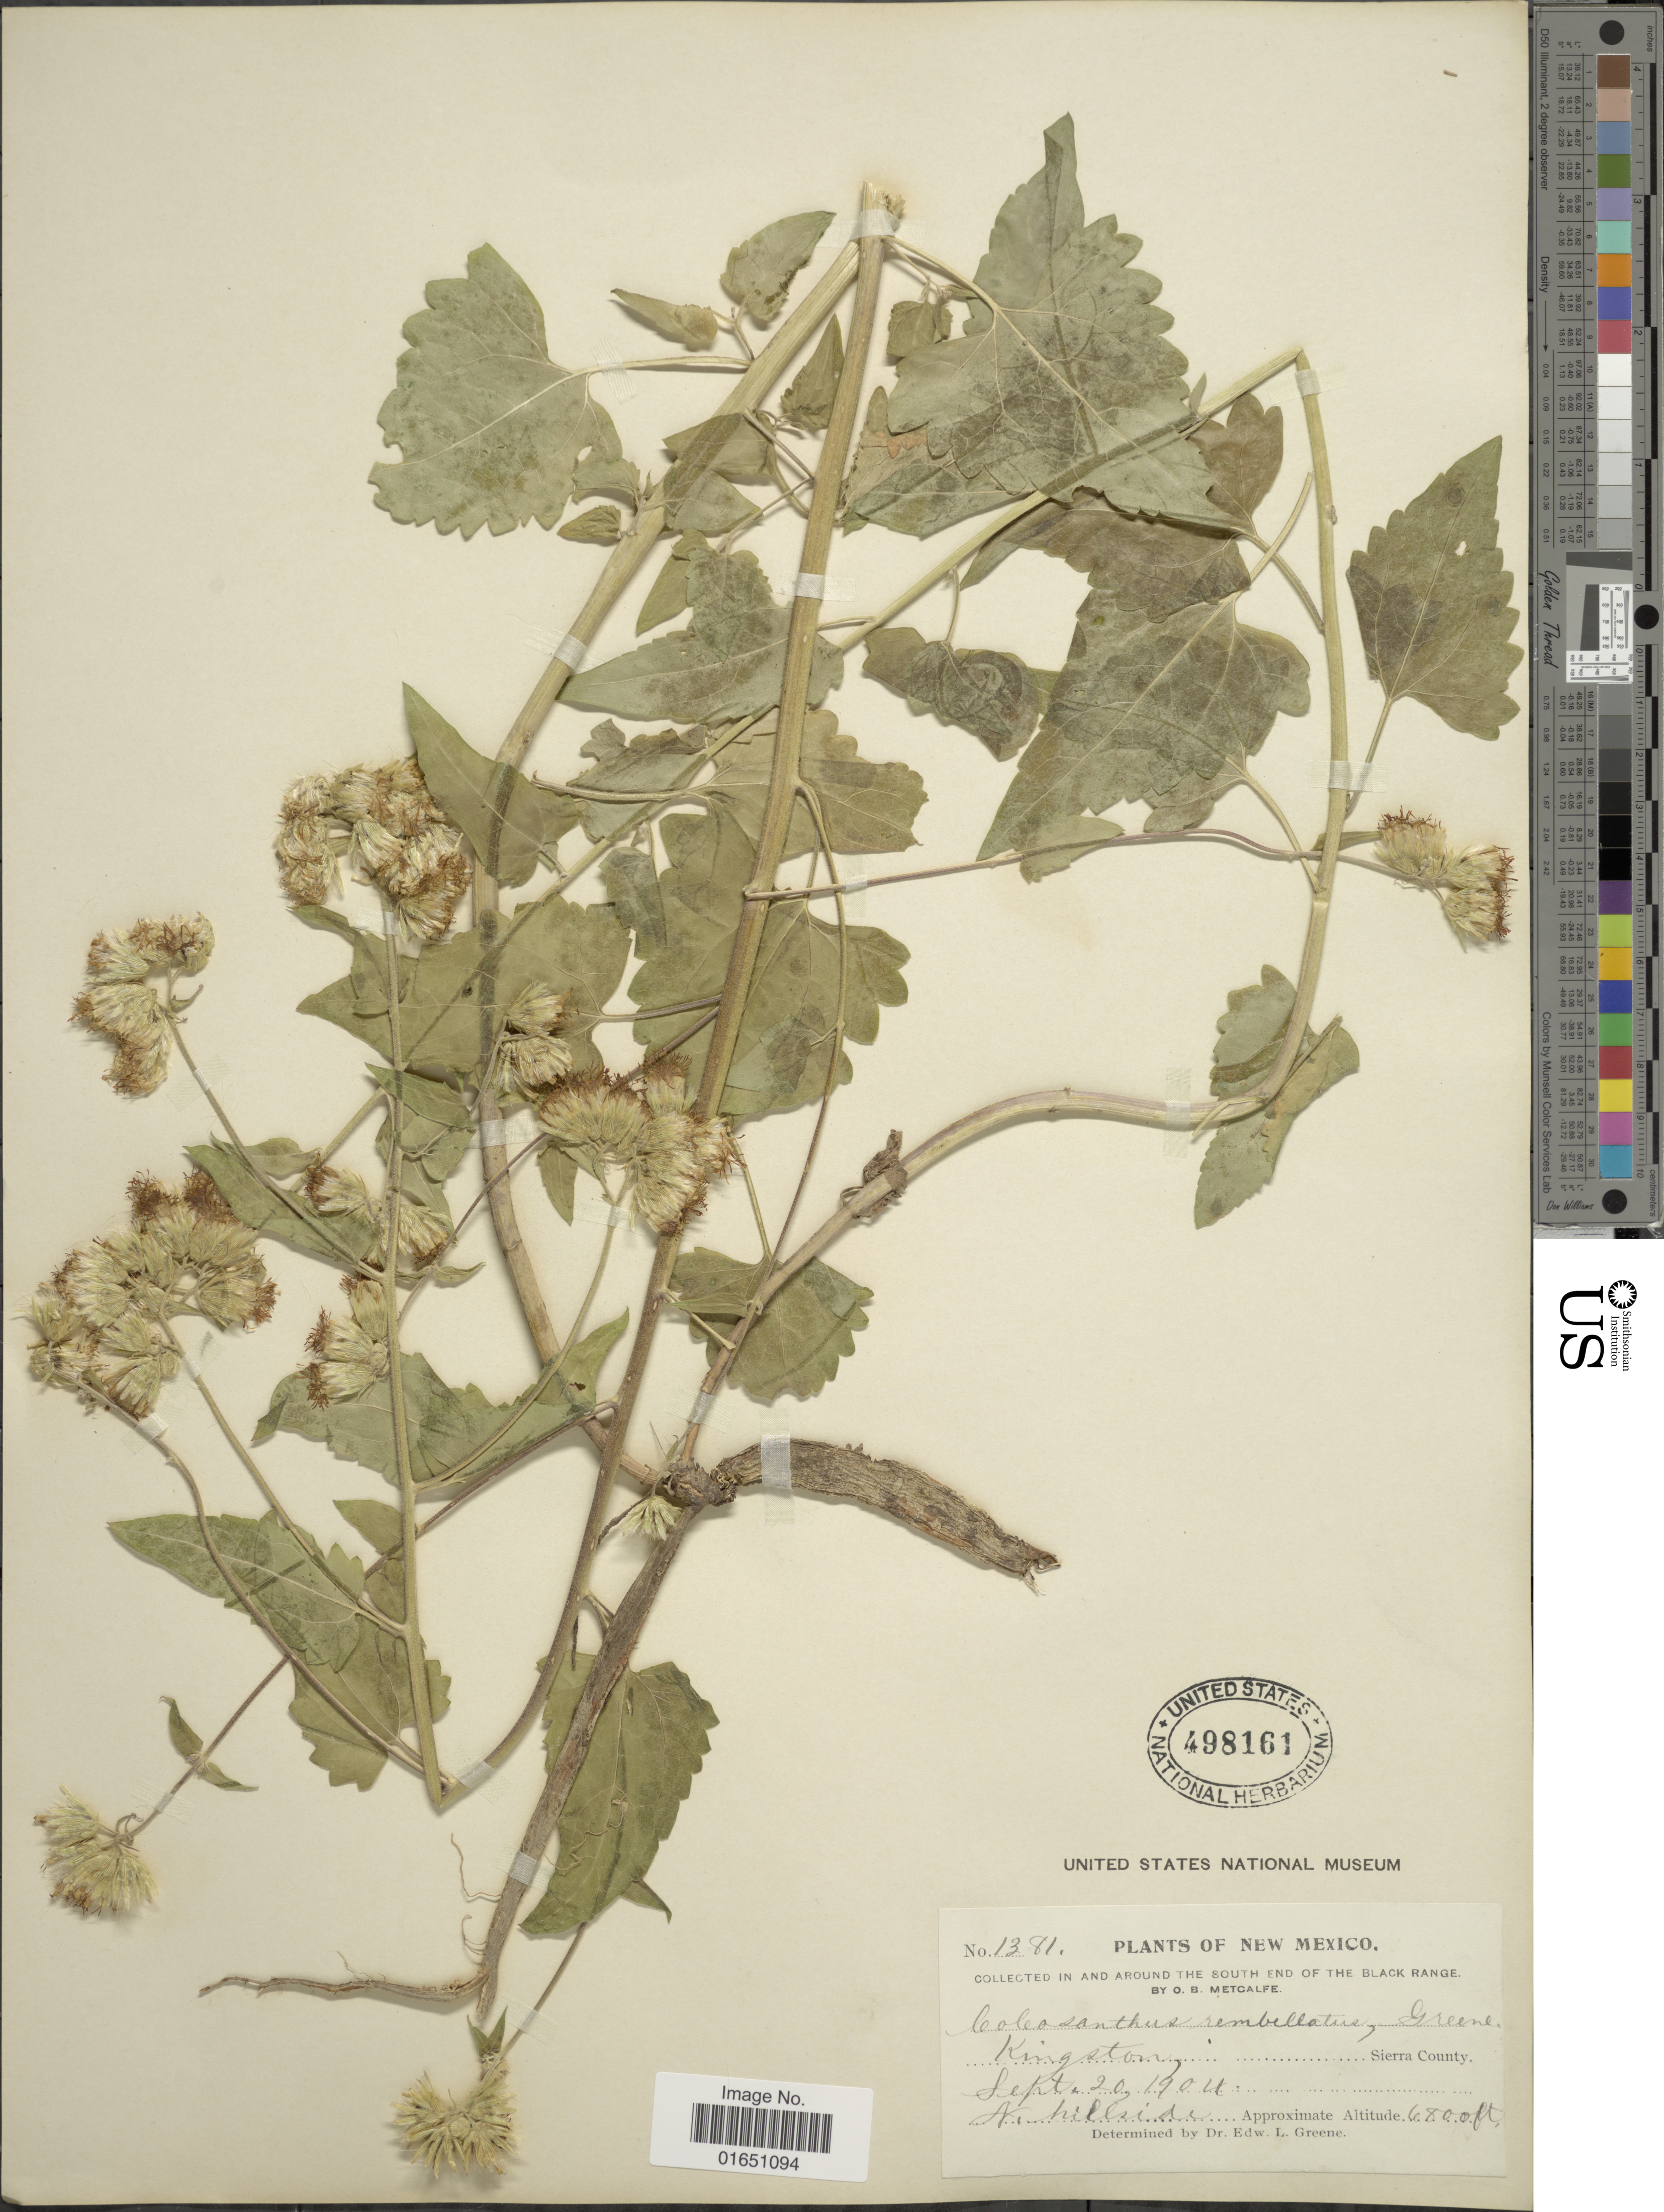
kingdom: Plantae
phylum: Tracheophyta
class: Magnoliopsida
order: Asterales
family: Asteraceae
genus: Brickellia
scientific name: Brickellia grandiflora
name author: (Hook.) Nutt.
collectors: O. B. Metcalfe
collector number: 1381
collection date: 1904-09-20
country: United States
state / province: New Mexico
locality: In and Around The South End of The Black Range, Kingston, Sierra County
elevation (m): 2073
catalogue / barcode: US 498161